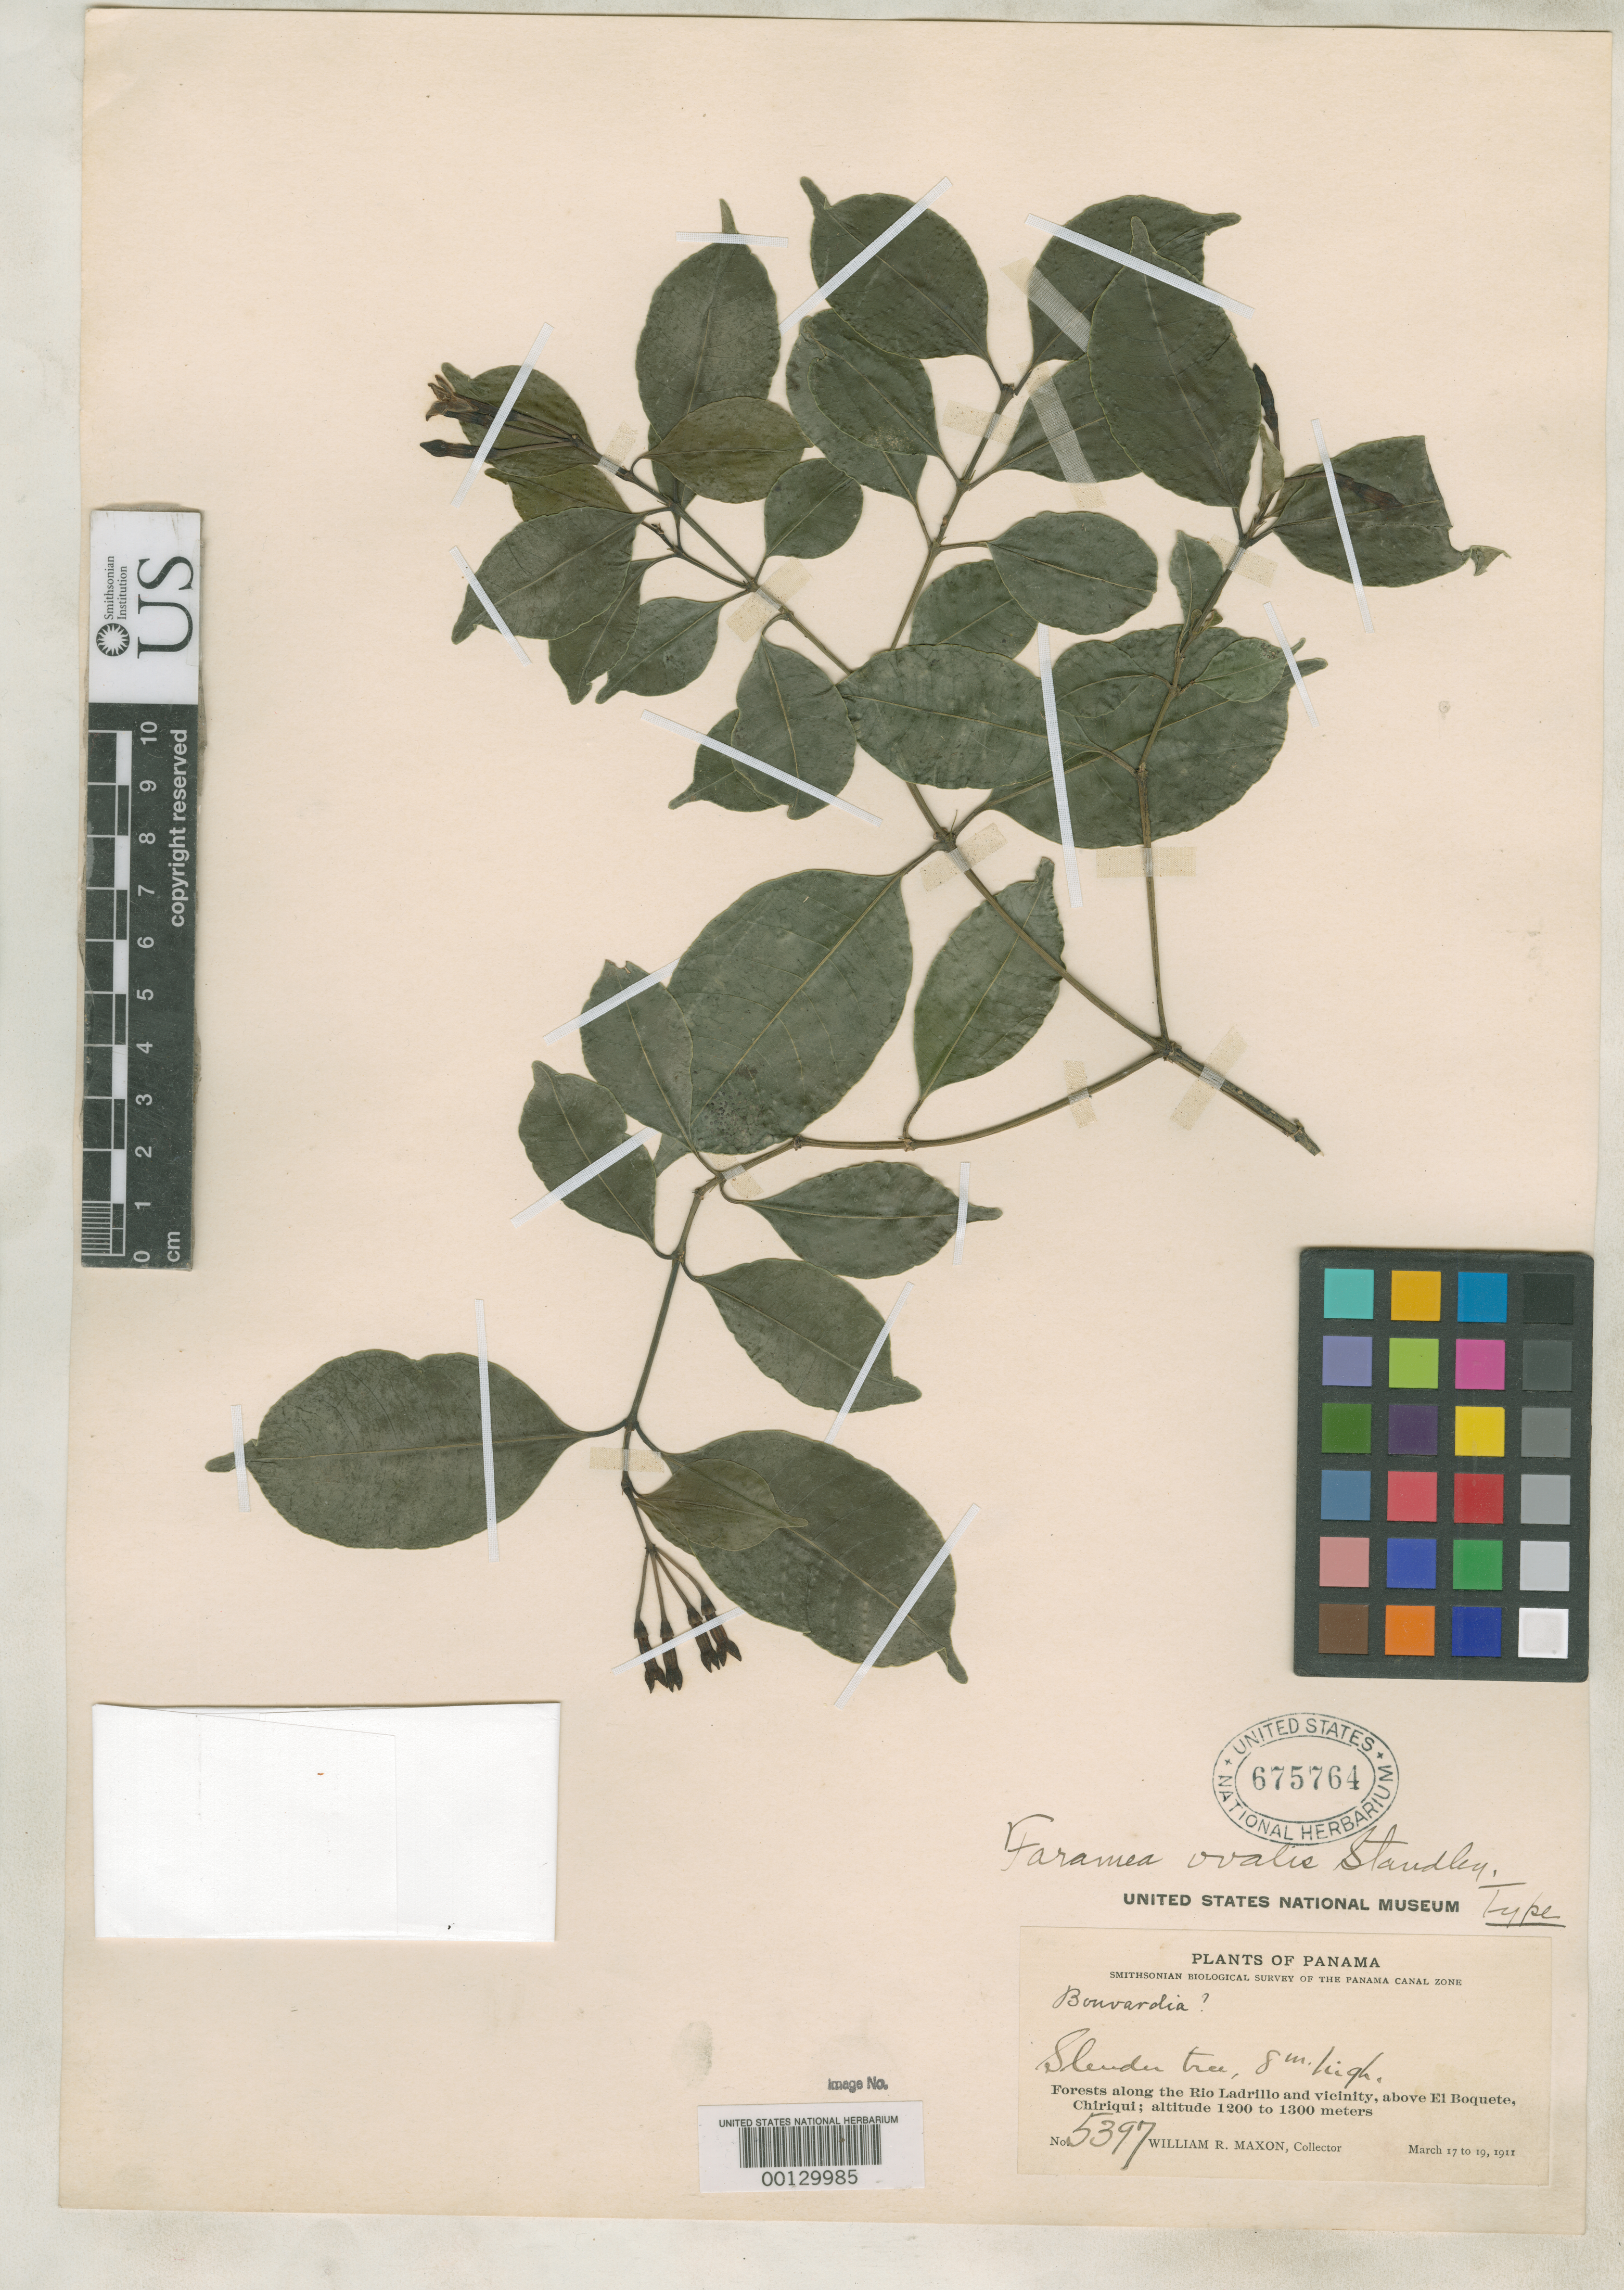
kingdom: Plantae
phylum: Tracheophyta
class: Magnoliopsida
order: Gentianales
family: Rubiaceae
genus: Faramea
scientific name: Faramea ovalis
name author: Standl.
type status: Holotype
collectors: W. R. Maxon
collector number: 5397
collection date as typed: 17 Mar 1911 to 19 Mar 1911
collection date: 1911-03-17/1911-03-19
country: Panama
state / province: Chiriquí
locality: Along the Rio Ladrillo, above El Boquete.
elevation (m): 1200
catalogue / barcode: US 675764